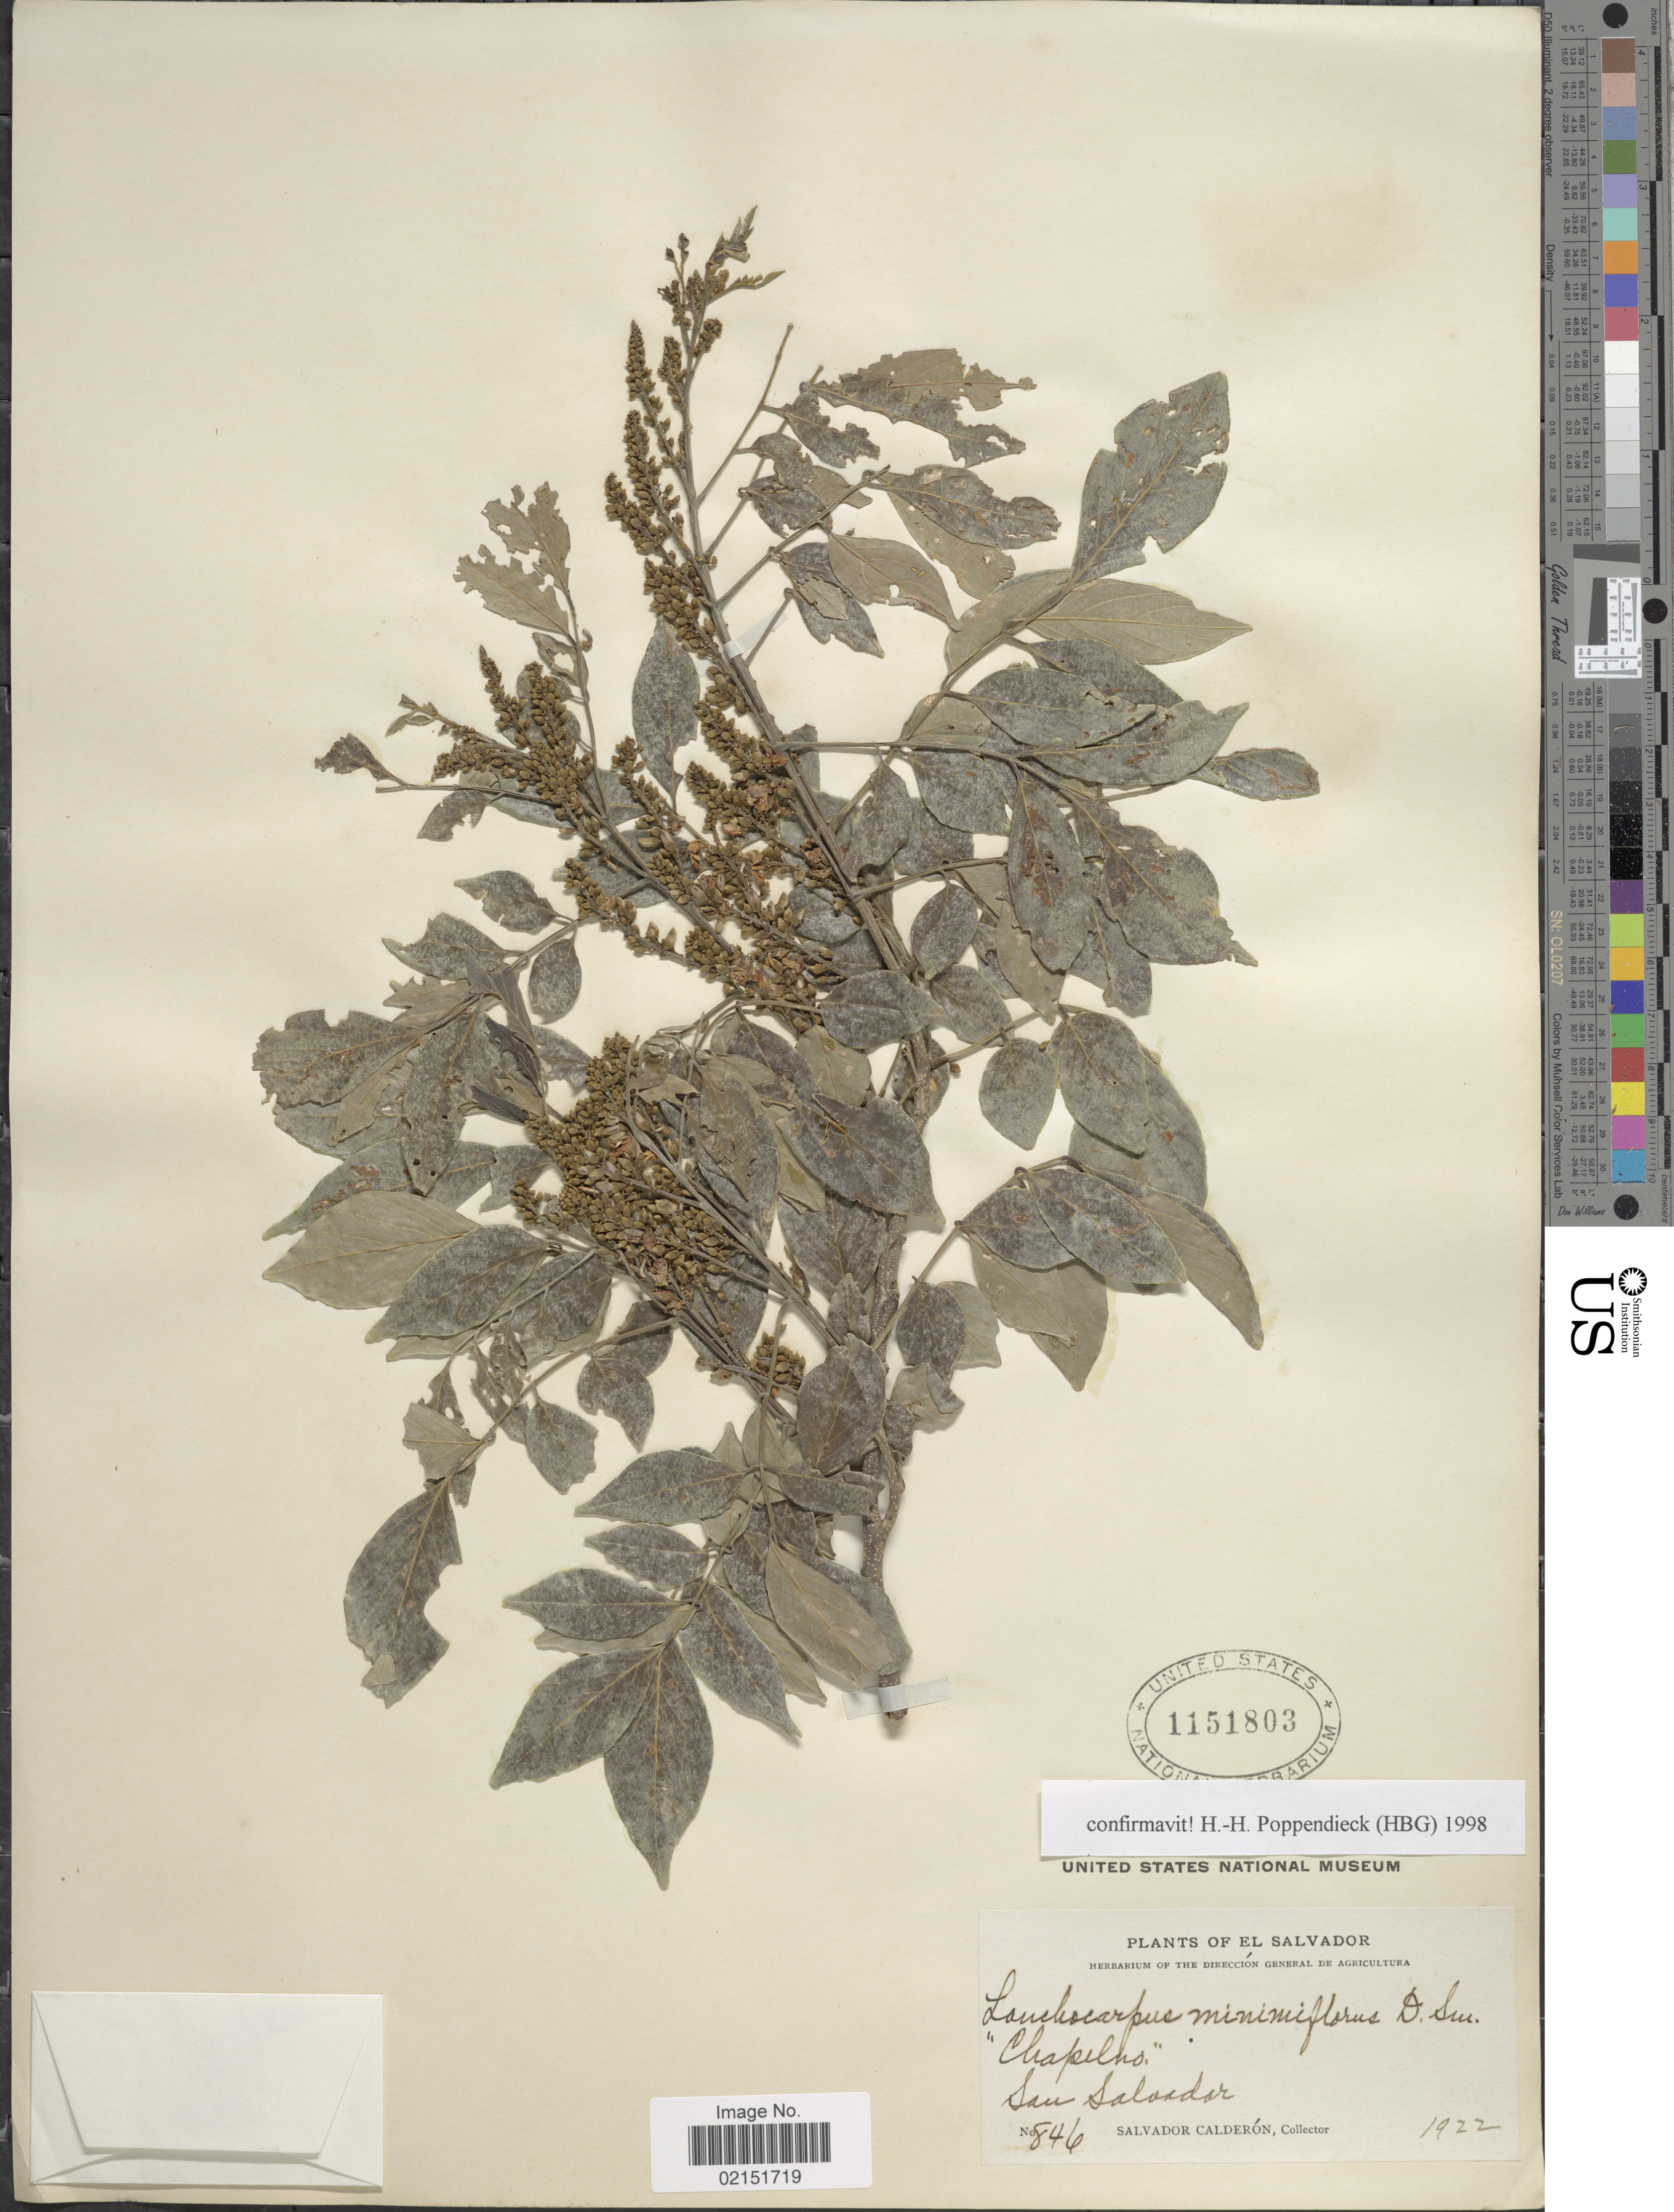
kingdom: Plantae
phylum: Tracheophyta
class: Magnoliopsida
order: Fabales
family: Fabaceae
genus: Lonchocarpus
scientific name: Lonchocarpus minimiflorus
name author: Donn. Sm.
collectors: S. Calderón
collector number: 846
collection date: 1922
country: El Salvador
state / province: San Salvador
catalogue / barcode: US 1151803